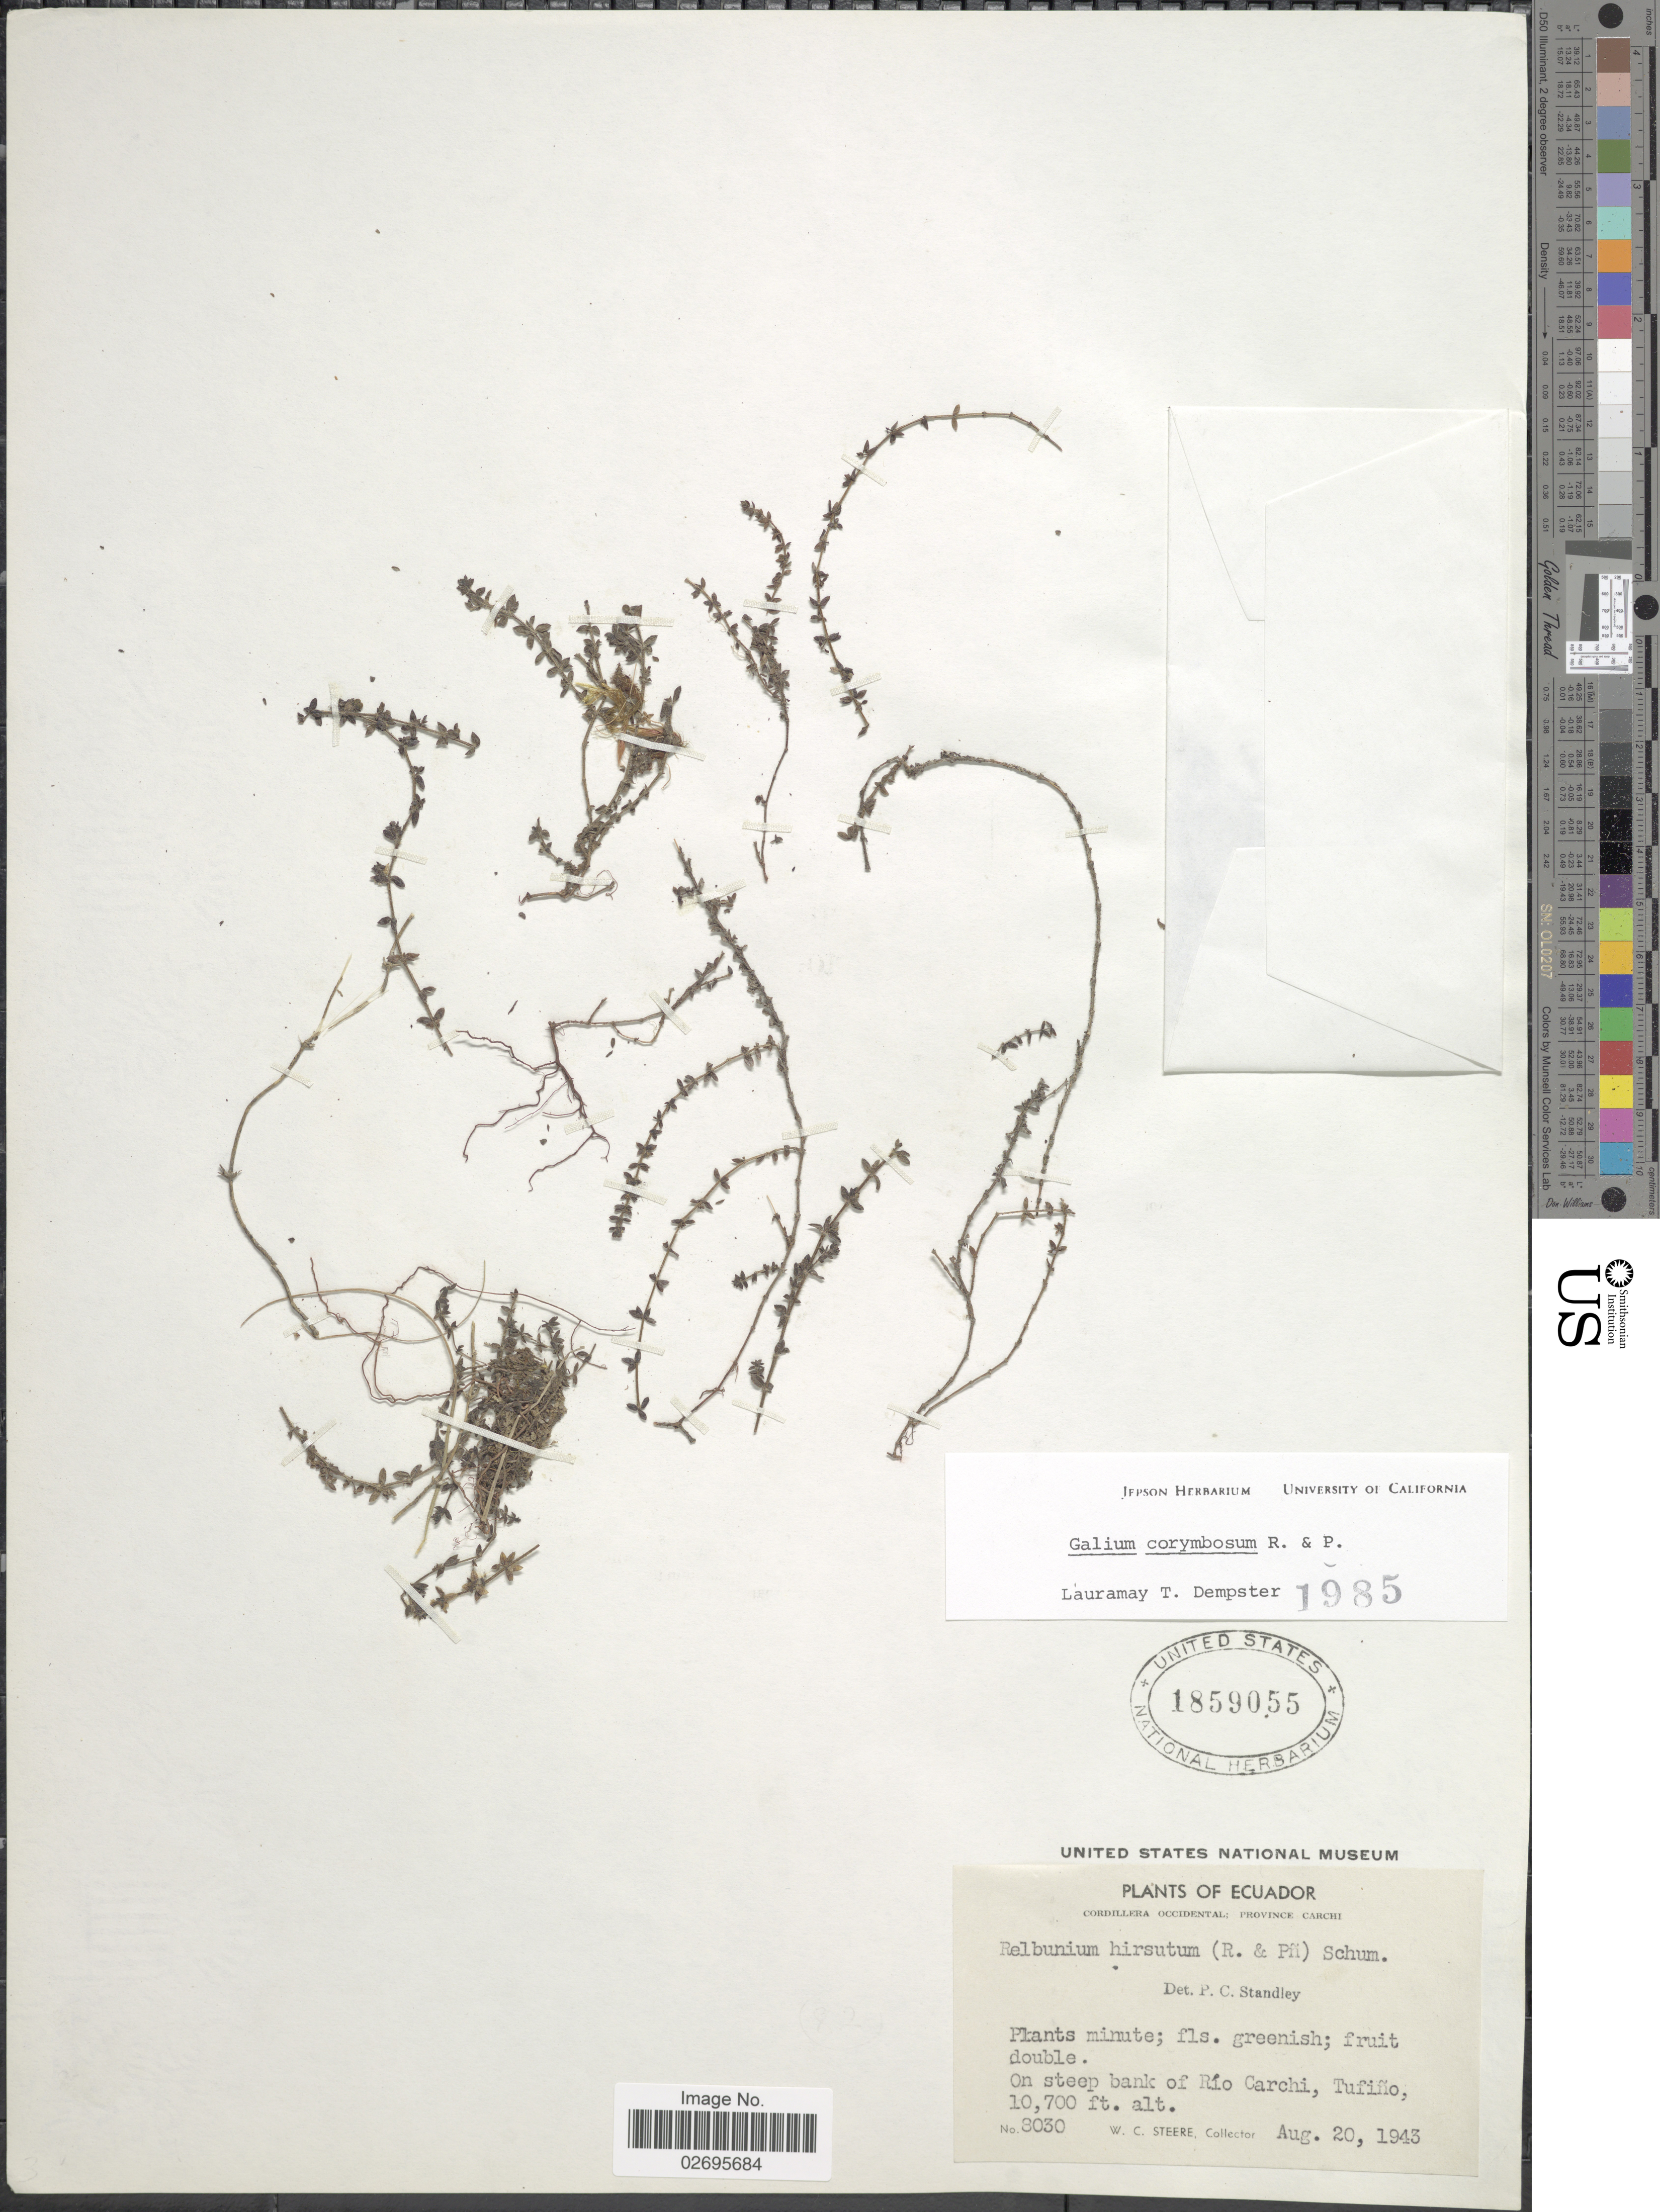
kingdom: Plantae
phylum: Tracheophyta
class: Magnoliopsida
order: Gentianales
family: Rubiaceae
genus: Galium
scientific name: Galium corymbosum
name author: Ruiz & Pav.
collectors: W. C. Steere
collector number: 8030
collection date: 1943-08-20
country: Ecuador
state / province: Carchi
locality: Cordillera Occidental: Province Carchi, On steep bank of Rio Carchi, Tufino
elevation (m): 3261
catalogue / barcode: US 1859055